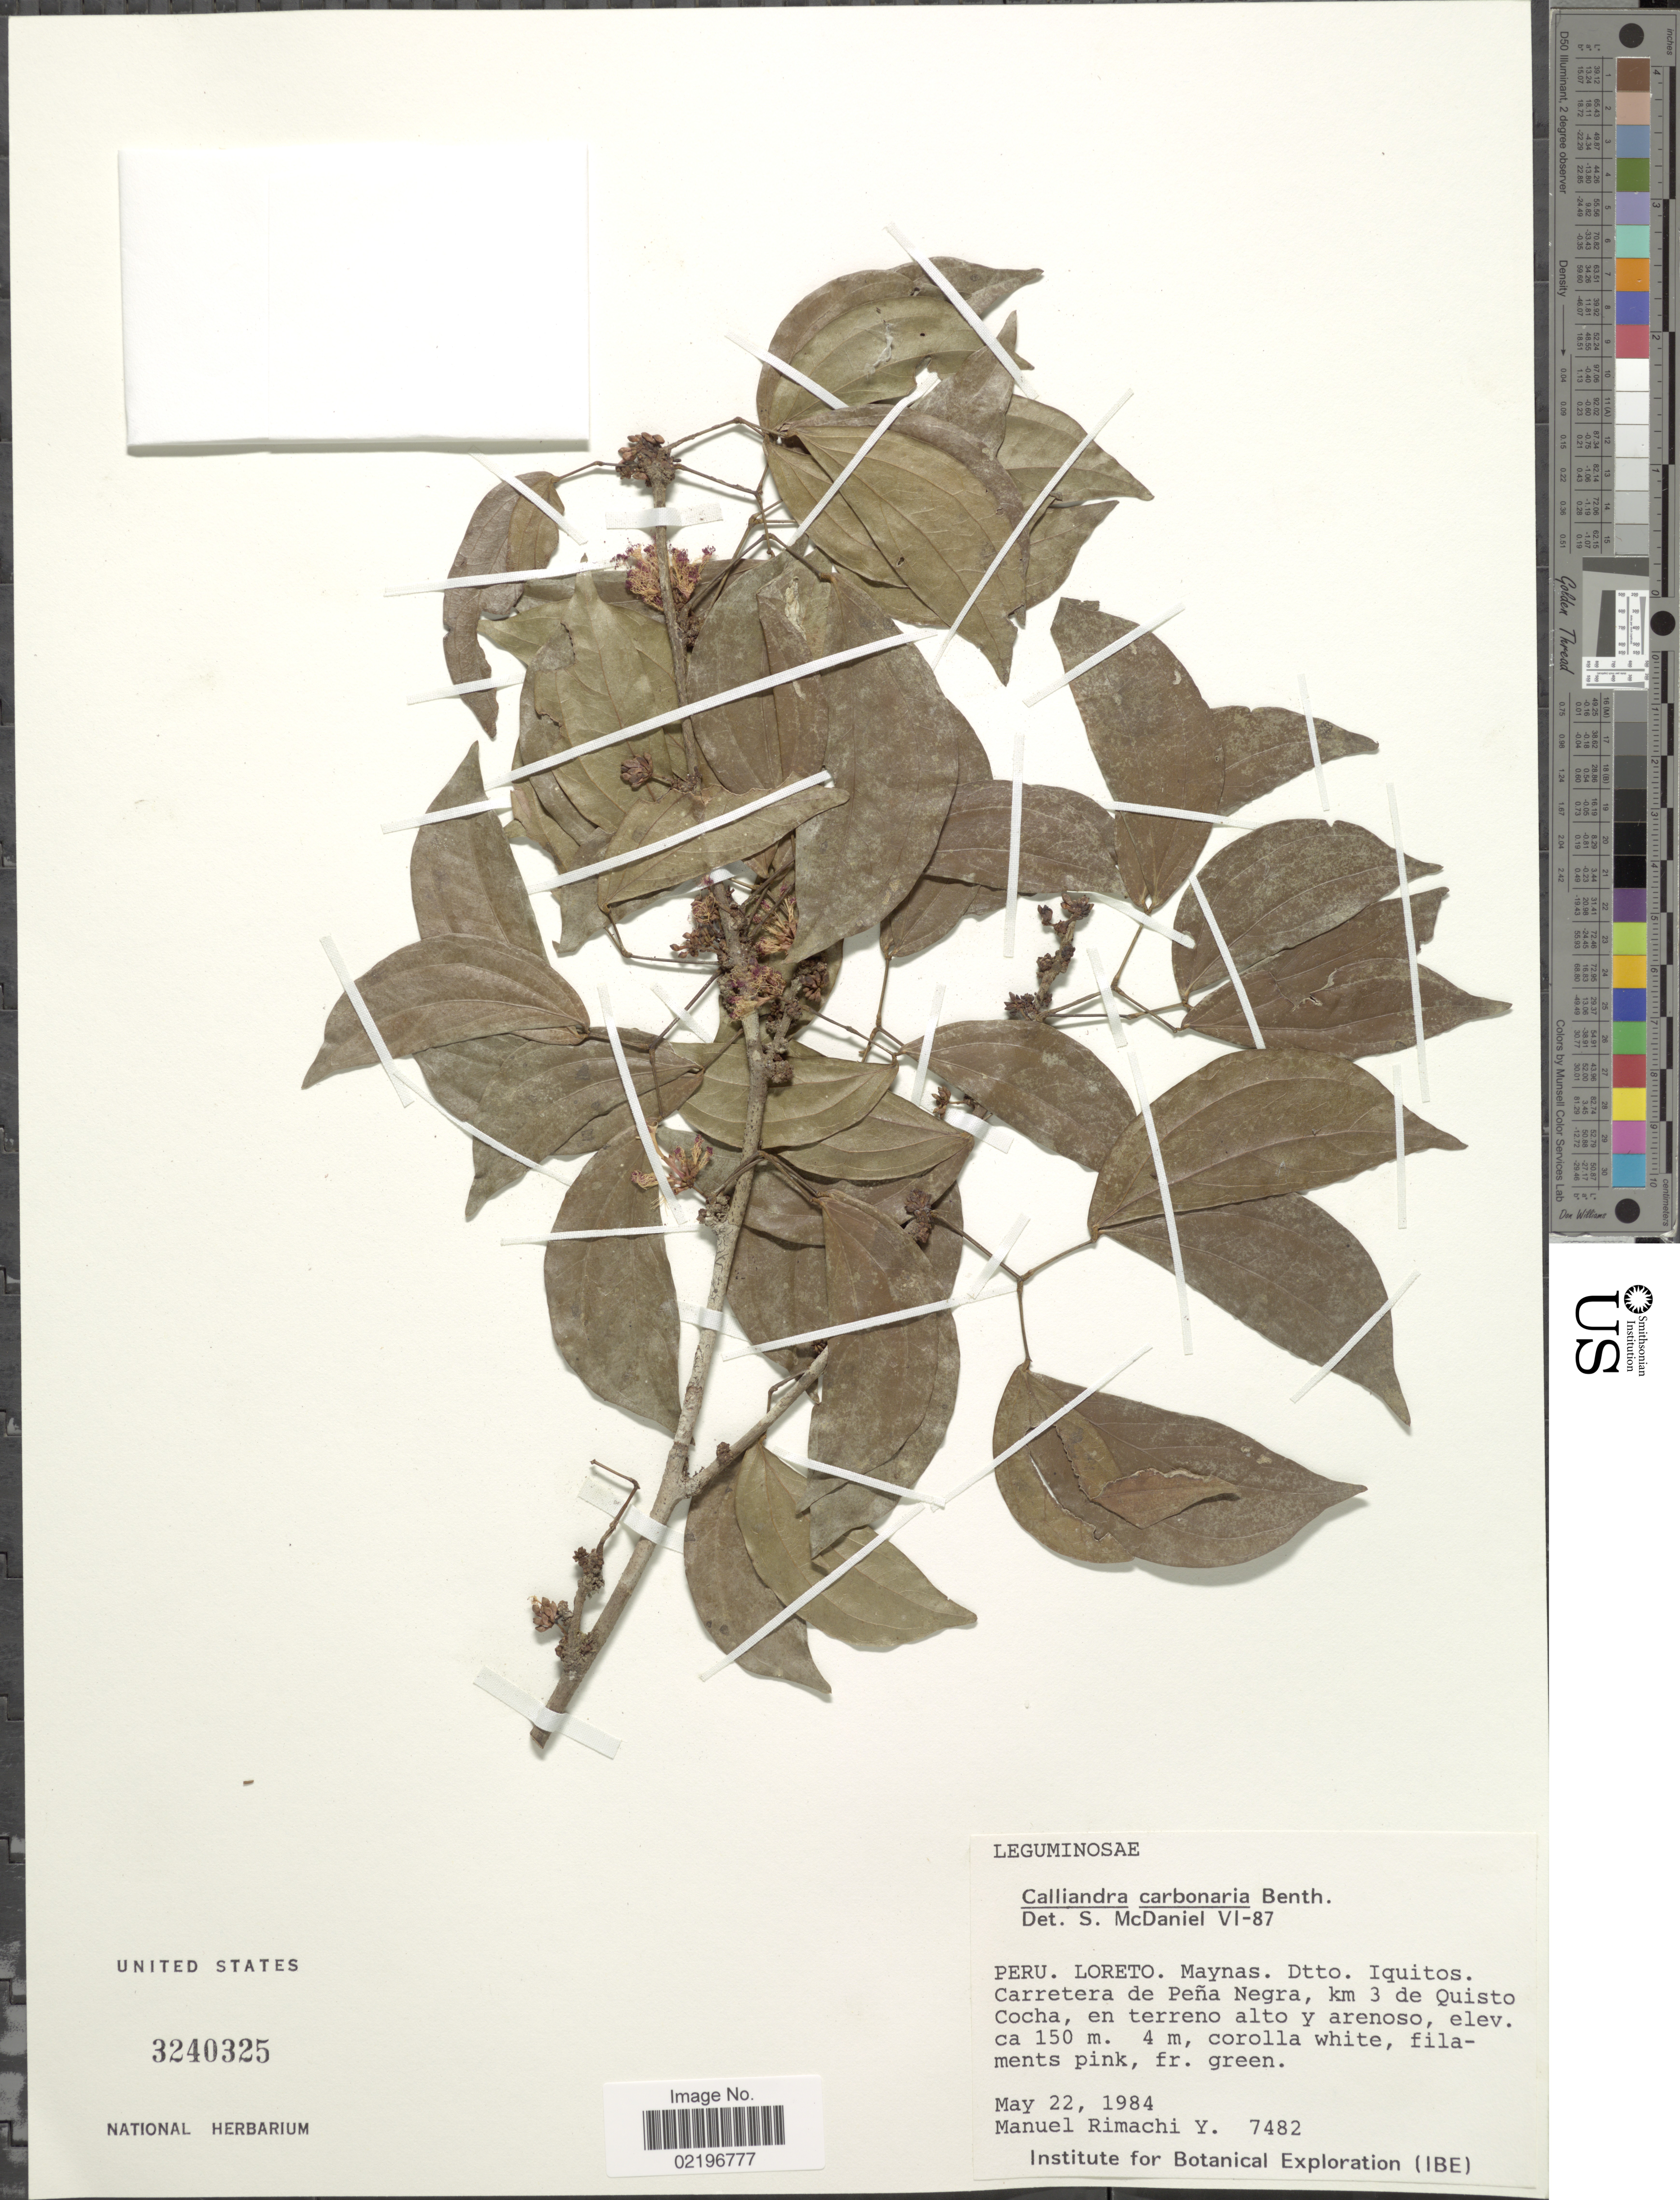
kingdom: Plantae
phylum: Tracheophyta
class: Magnoliopsida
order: Fabales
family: Fabaceae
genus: Calliandra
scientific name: Calliandra trinervia var. paniculans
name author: Barneby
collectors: M. Rimachi Y.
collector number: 7482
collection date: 1984-03-22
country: Peru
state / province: Loreto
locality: Maynas. Dtto. Iquitos. Carretera de Pena Negra, km 3 de Quisto Cocha, en terreno alto y arenoso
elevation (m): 150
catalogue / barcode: US 3240325